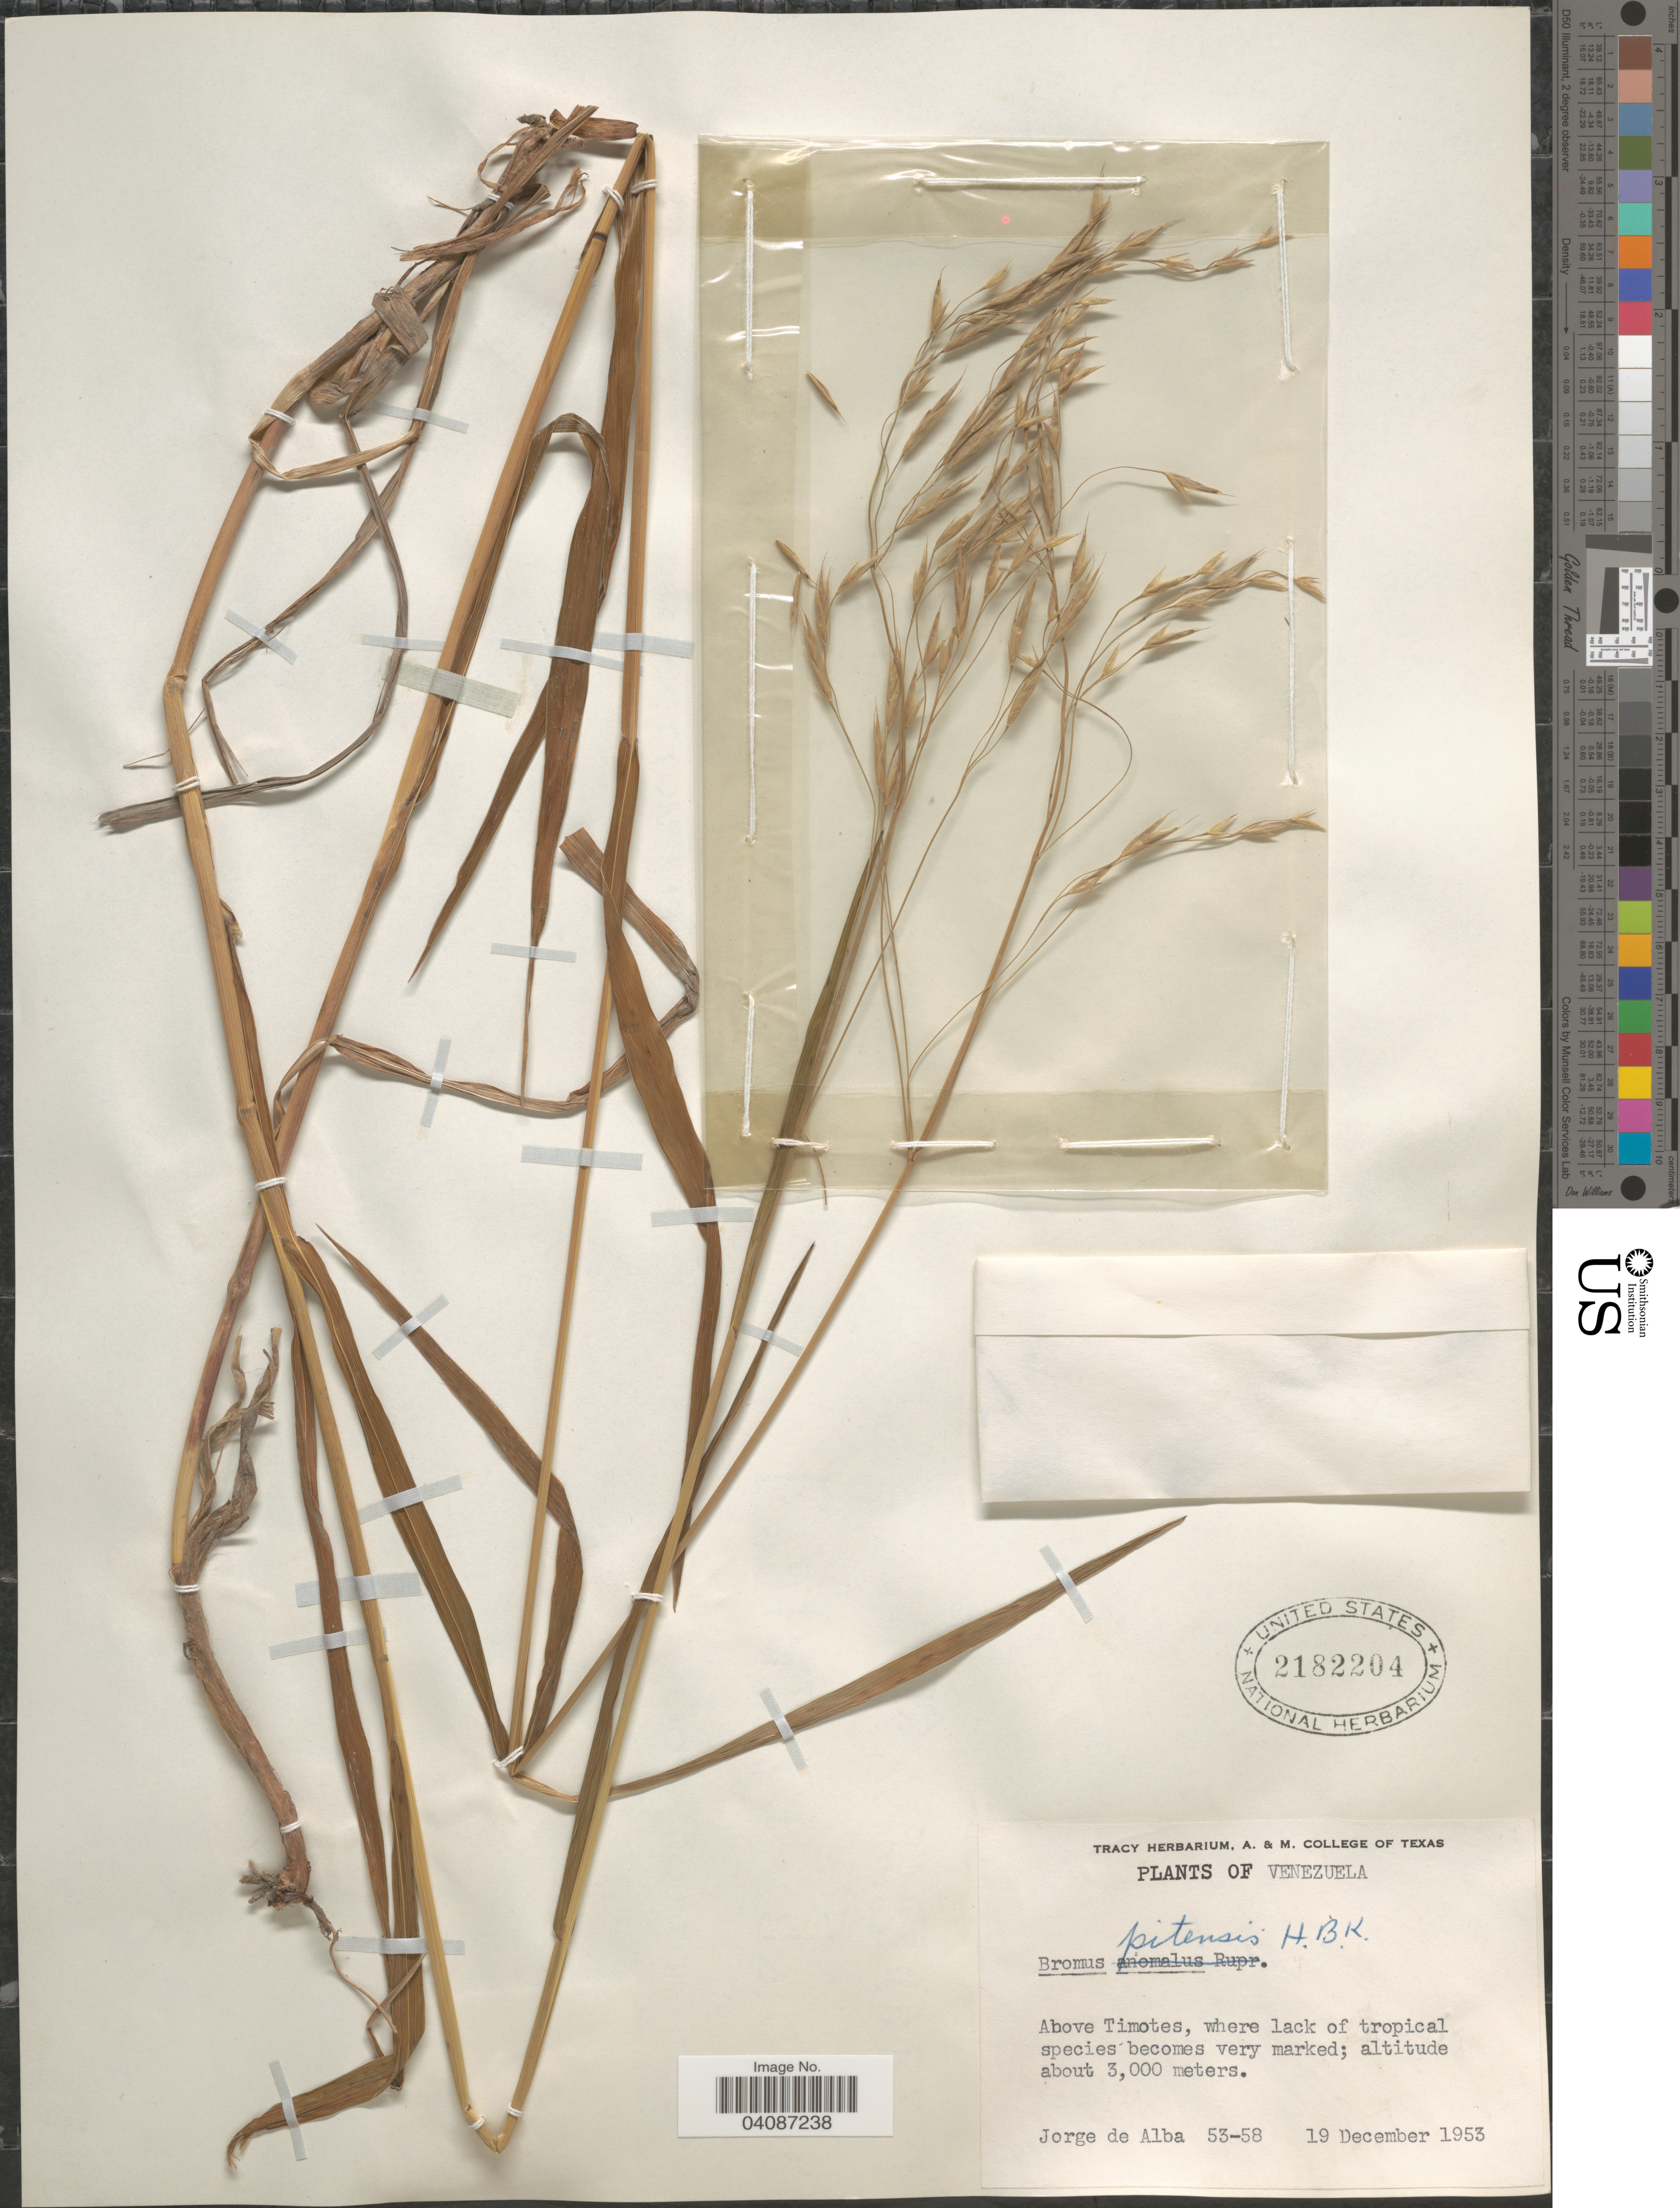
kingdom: Plantae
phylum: Tracheophyta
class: Liliopsida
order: Poales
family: Poaceae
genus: Bromus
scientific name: Bromus pitensis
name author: Kunth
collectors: J. Alba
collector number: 53-58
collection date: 1953-12-19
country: Venezuela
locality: Above Timotes, where lack of tropical species become very marked.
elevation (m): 3000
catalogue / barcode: US 2182204